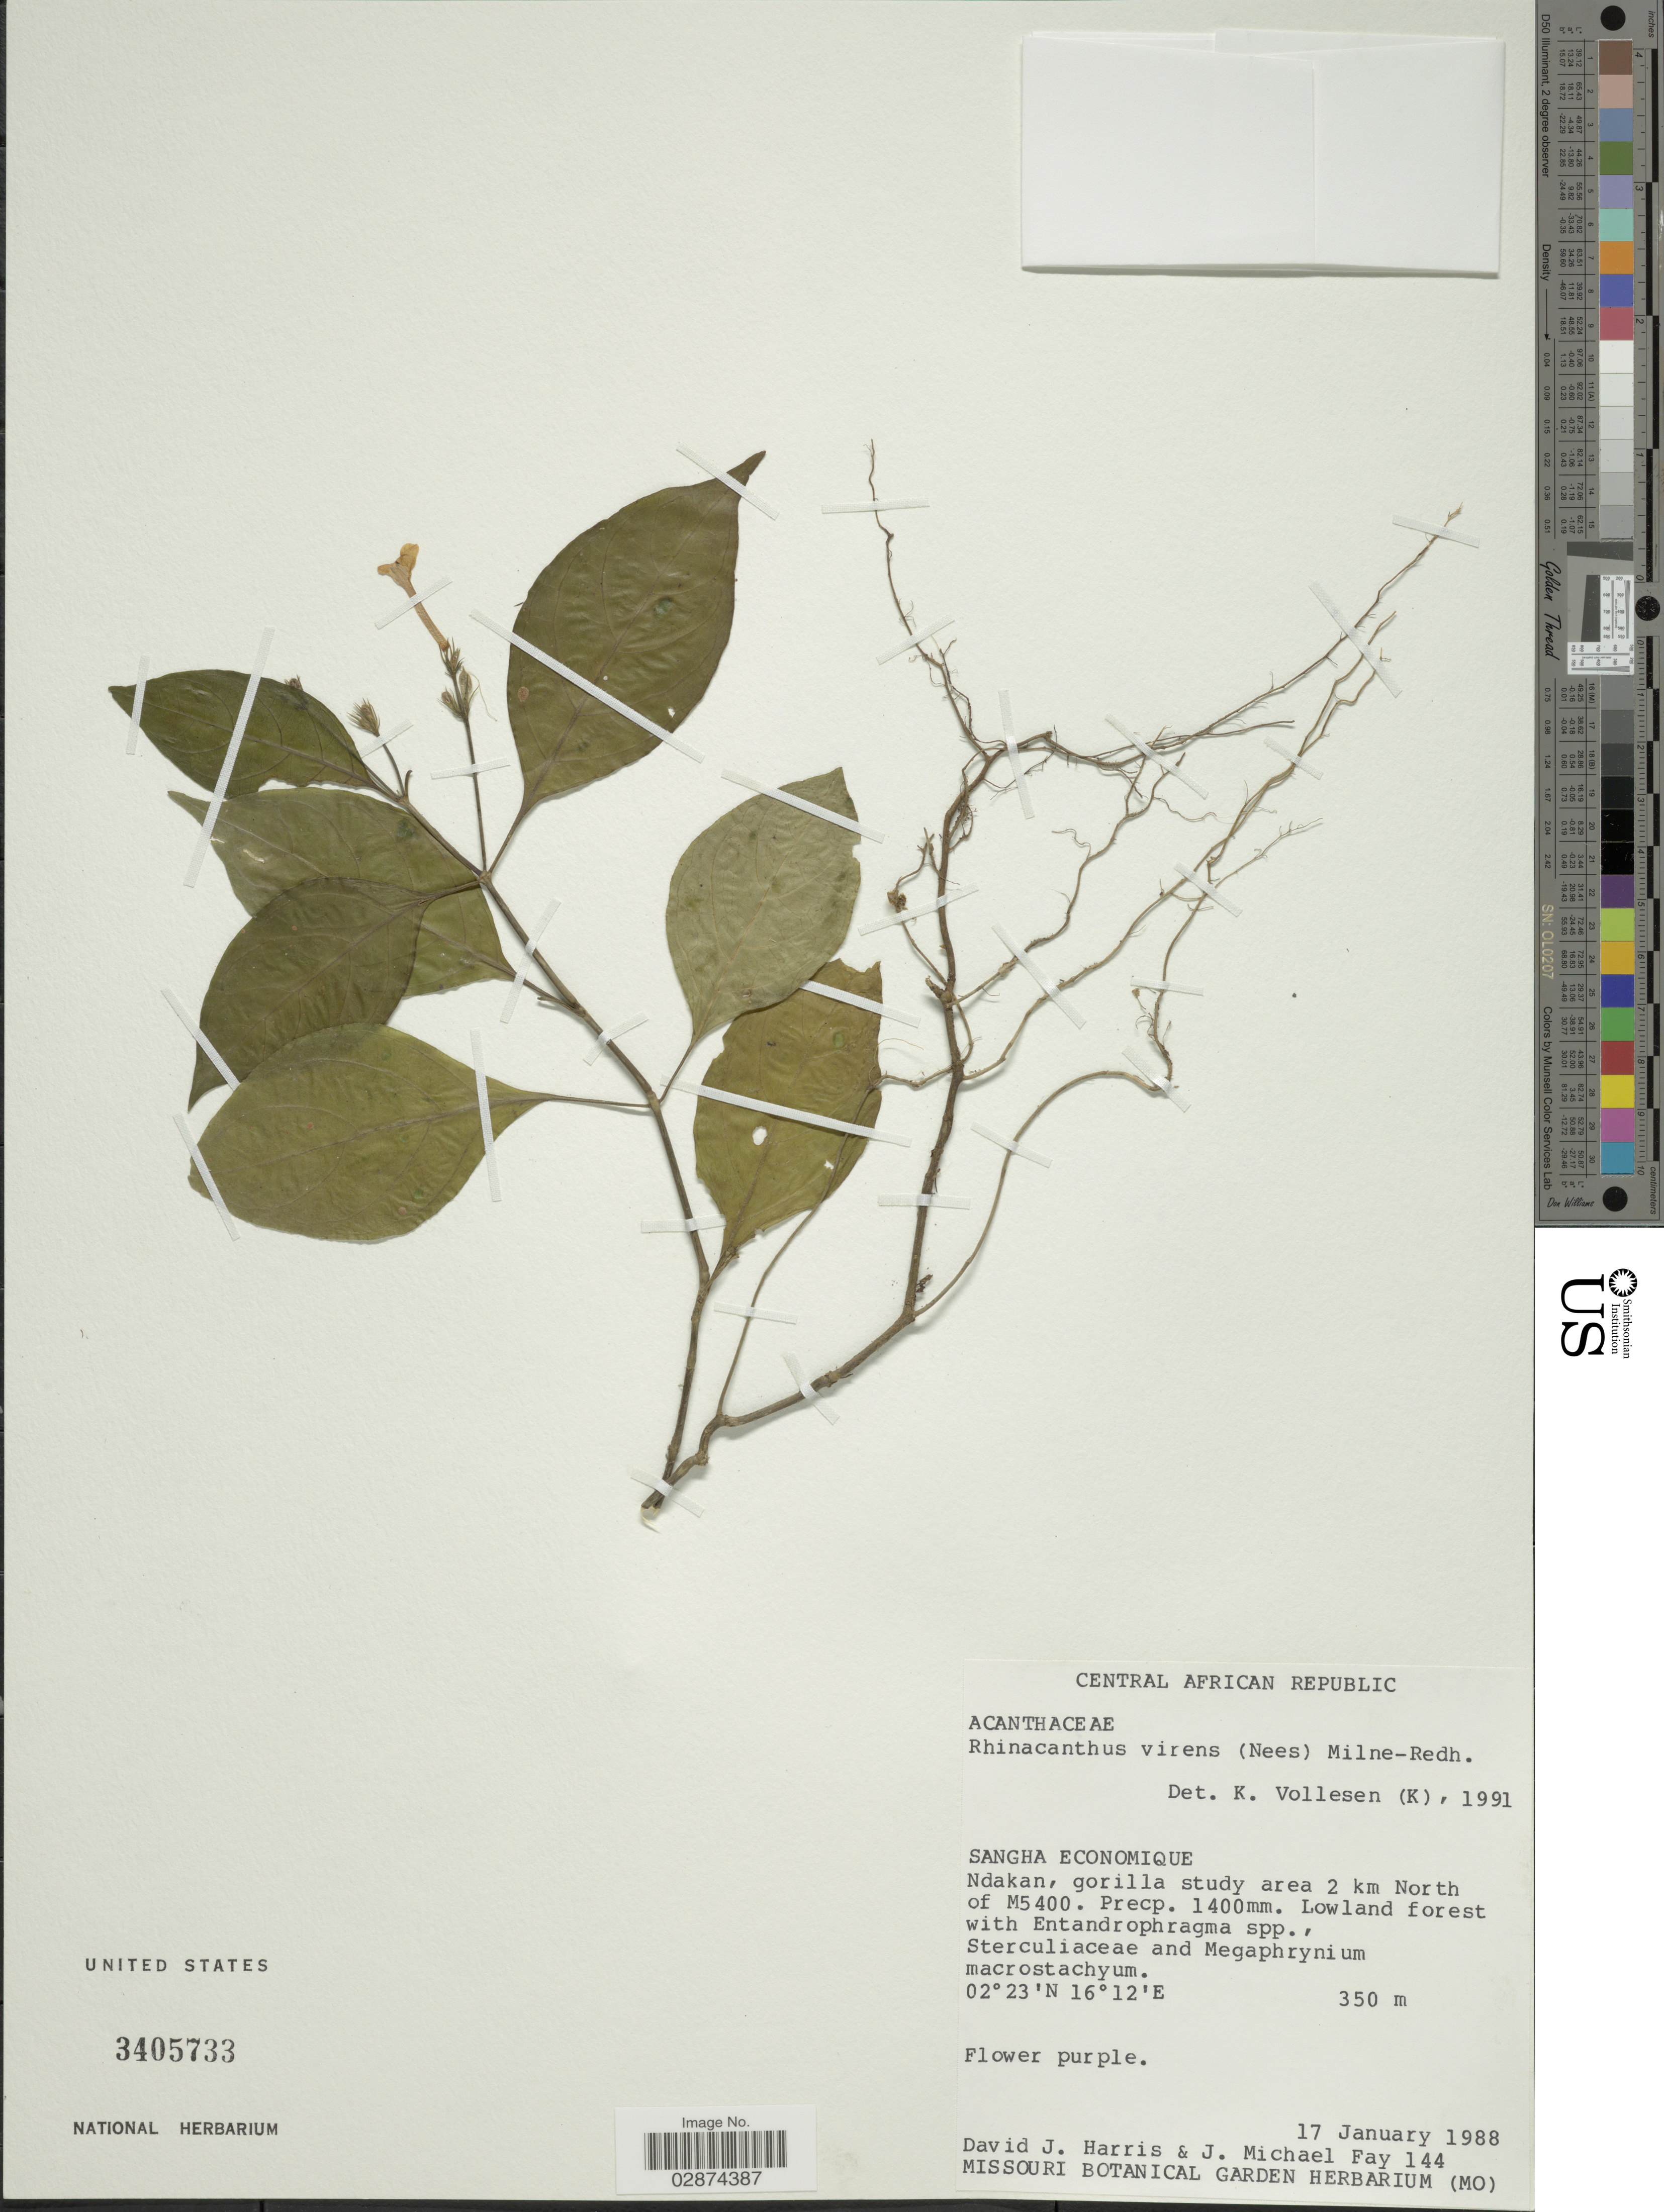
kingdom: Plantae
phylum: Tracheophyta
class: Magnoliopsida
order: Lamiales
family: Acanthaceae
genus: Rhinacanthus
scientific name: Rhinacanthus virens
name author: (Nees) Milne-Redh.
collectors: D. J. Harris & J. M. Fay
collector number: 144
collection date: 1988-01-17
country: Central African Republic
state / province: Sangha-Mbaere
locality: Sangha Economique. Ndakan, gorilla study area 2 km North of M5 400.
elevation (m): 350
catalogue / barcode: US 3405733